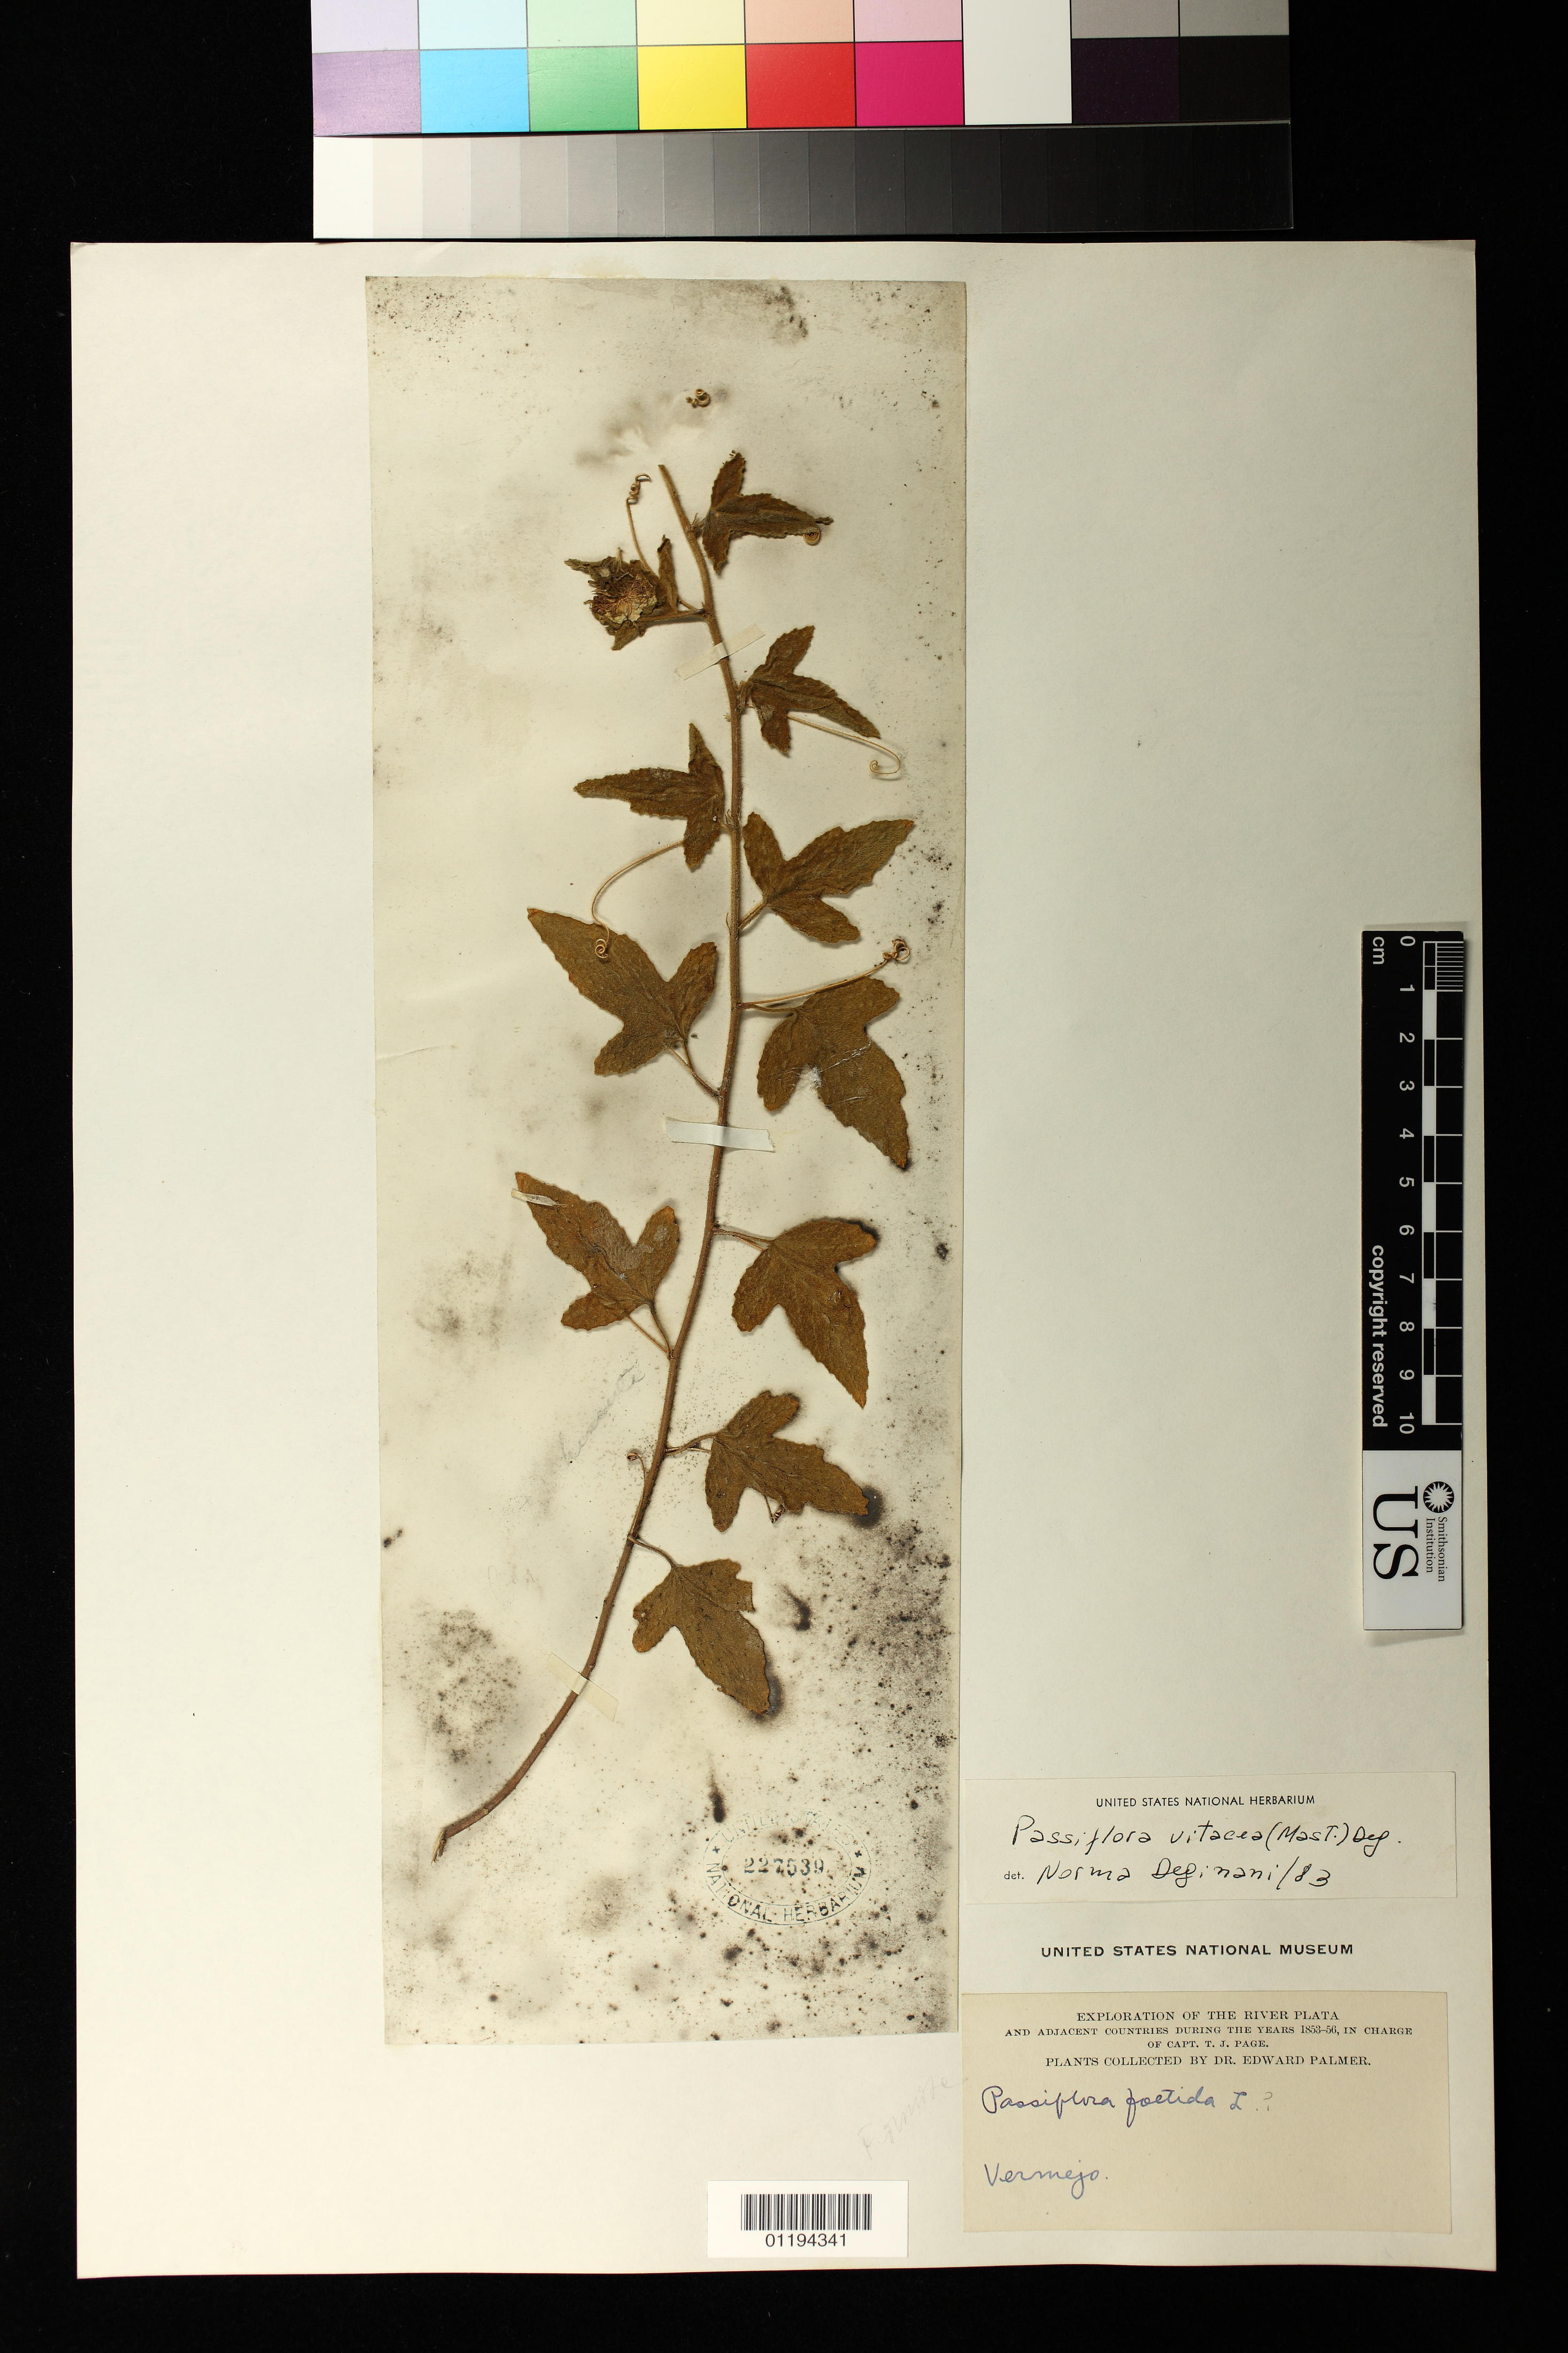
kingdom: Plantae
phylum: Tracheophyta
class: Magnoliopsida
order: Malpighiales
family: Passifloraceae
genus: Passiflora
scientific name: Passiflora chrysophylla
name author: Chodat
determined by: Svoboda, H. T.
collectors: E. Palmer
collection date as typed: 1853 to -- --- 1856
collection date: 1853/1856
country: Argentina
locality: Exploration of the River Plata. Vermejo [Bermejo?]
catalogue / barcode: US 227539